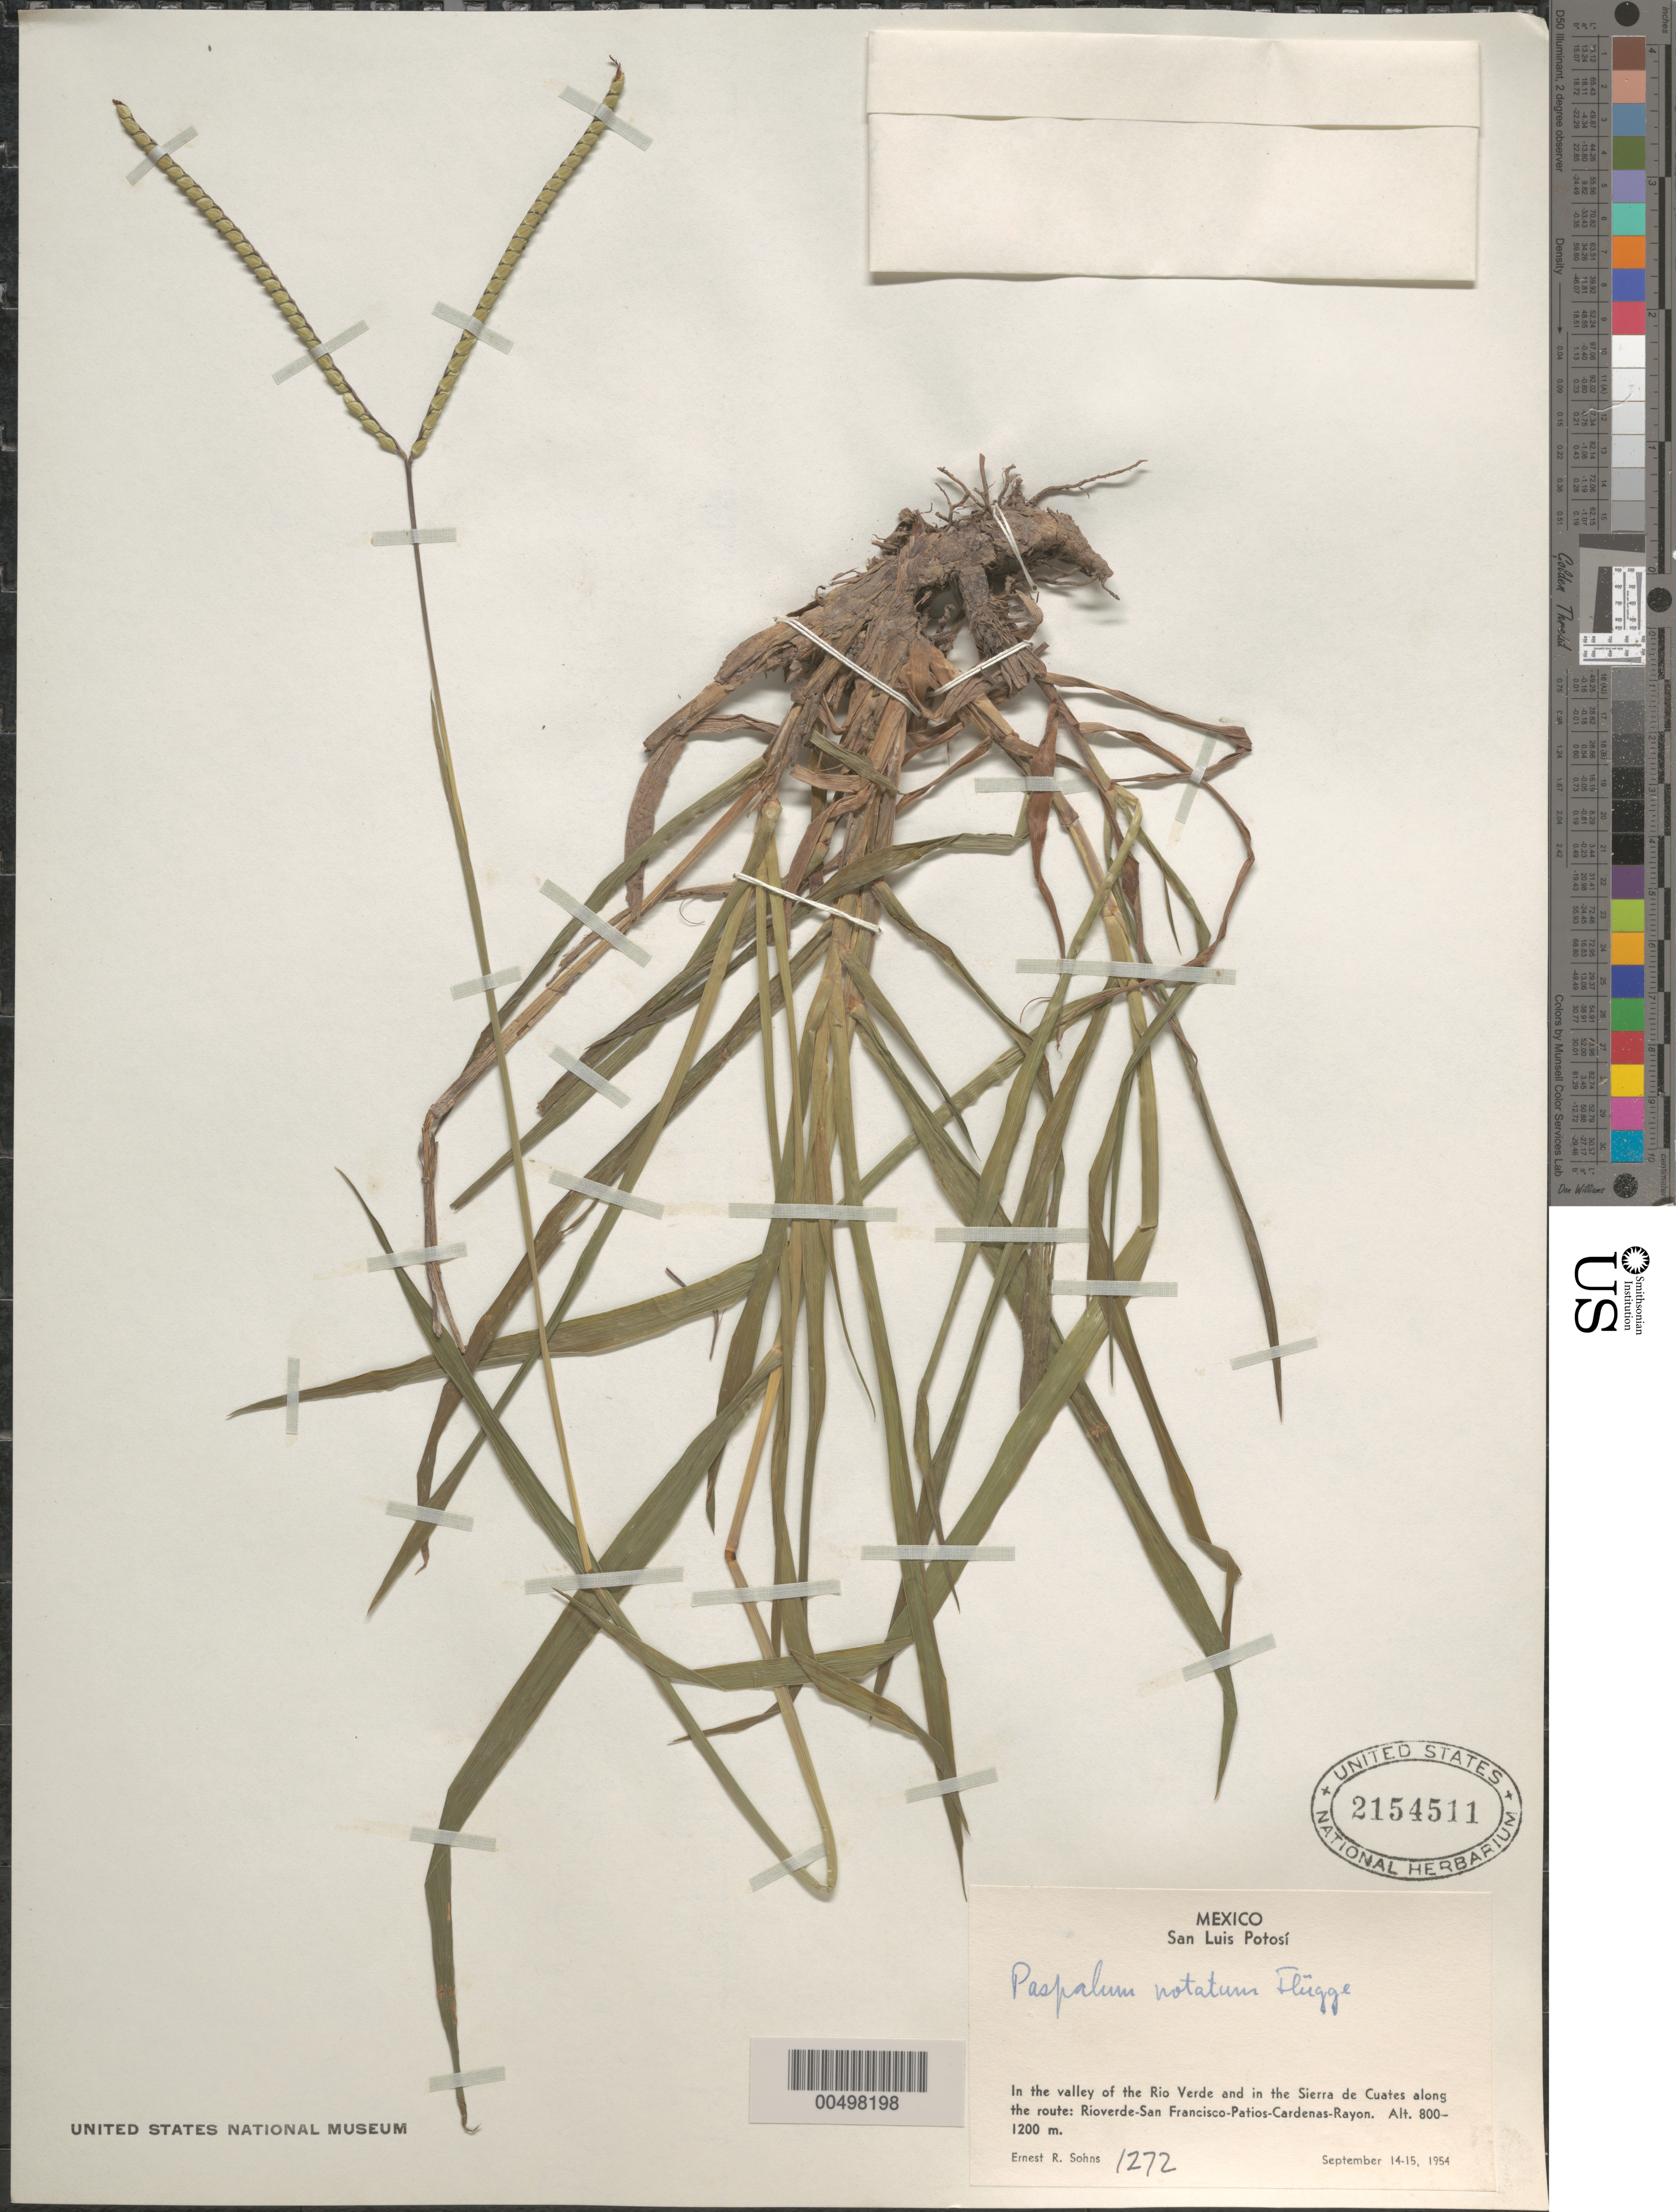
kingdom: Plantae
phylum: Tracheophyta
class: Liliopsida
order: Poales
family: Poaceae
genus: Paspalum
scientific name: Paspalum notatum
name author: Flüggé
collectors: E. R. Sohns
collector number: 1272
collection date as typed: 14 Sep 1954 to 15 Sep 1954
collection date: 1954-09-14/1954-09-15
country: Mexico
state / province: San Luis Potosi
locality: In the valley of the Rio Verde & in the Sierra de Cuates along the route Rioverde-San Francisco-Patios-Cardenas-Rayon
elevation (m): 800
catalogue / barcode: US 2154511